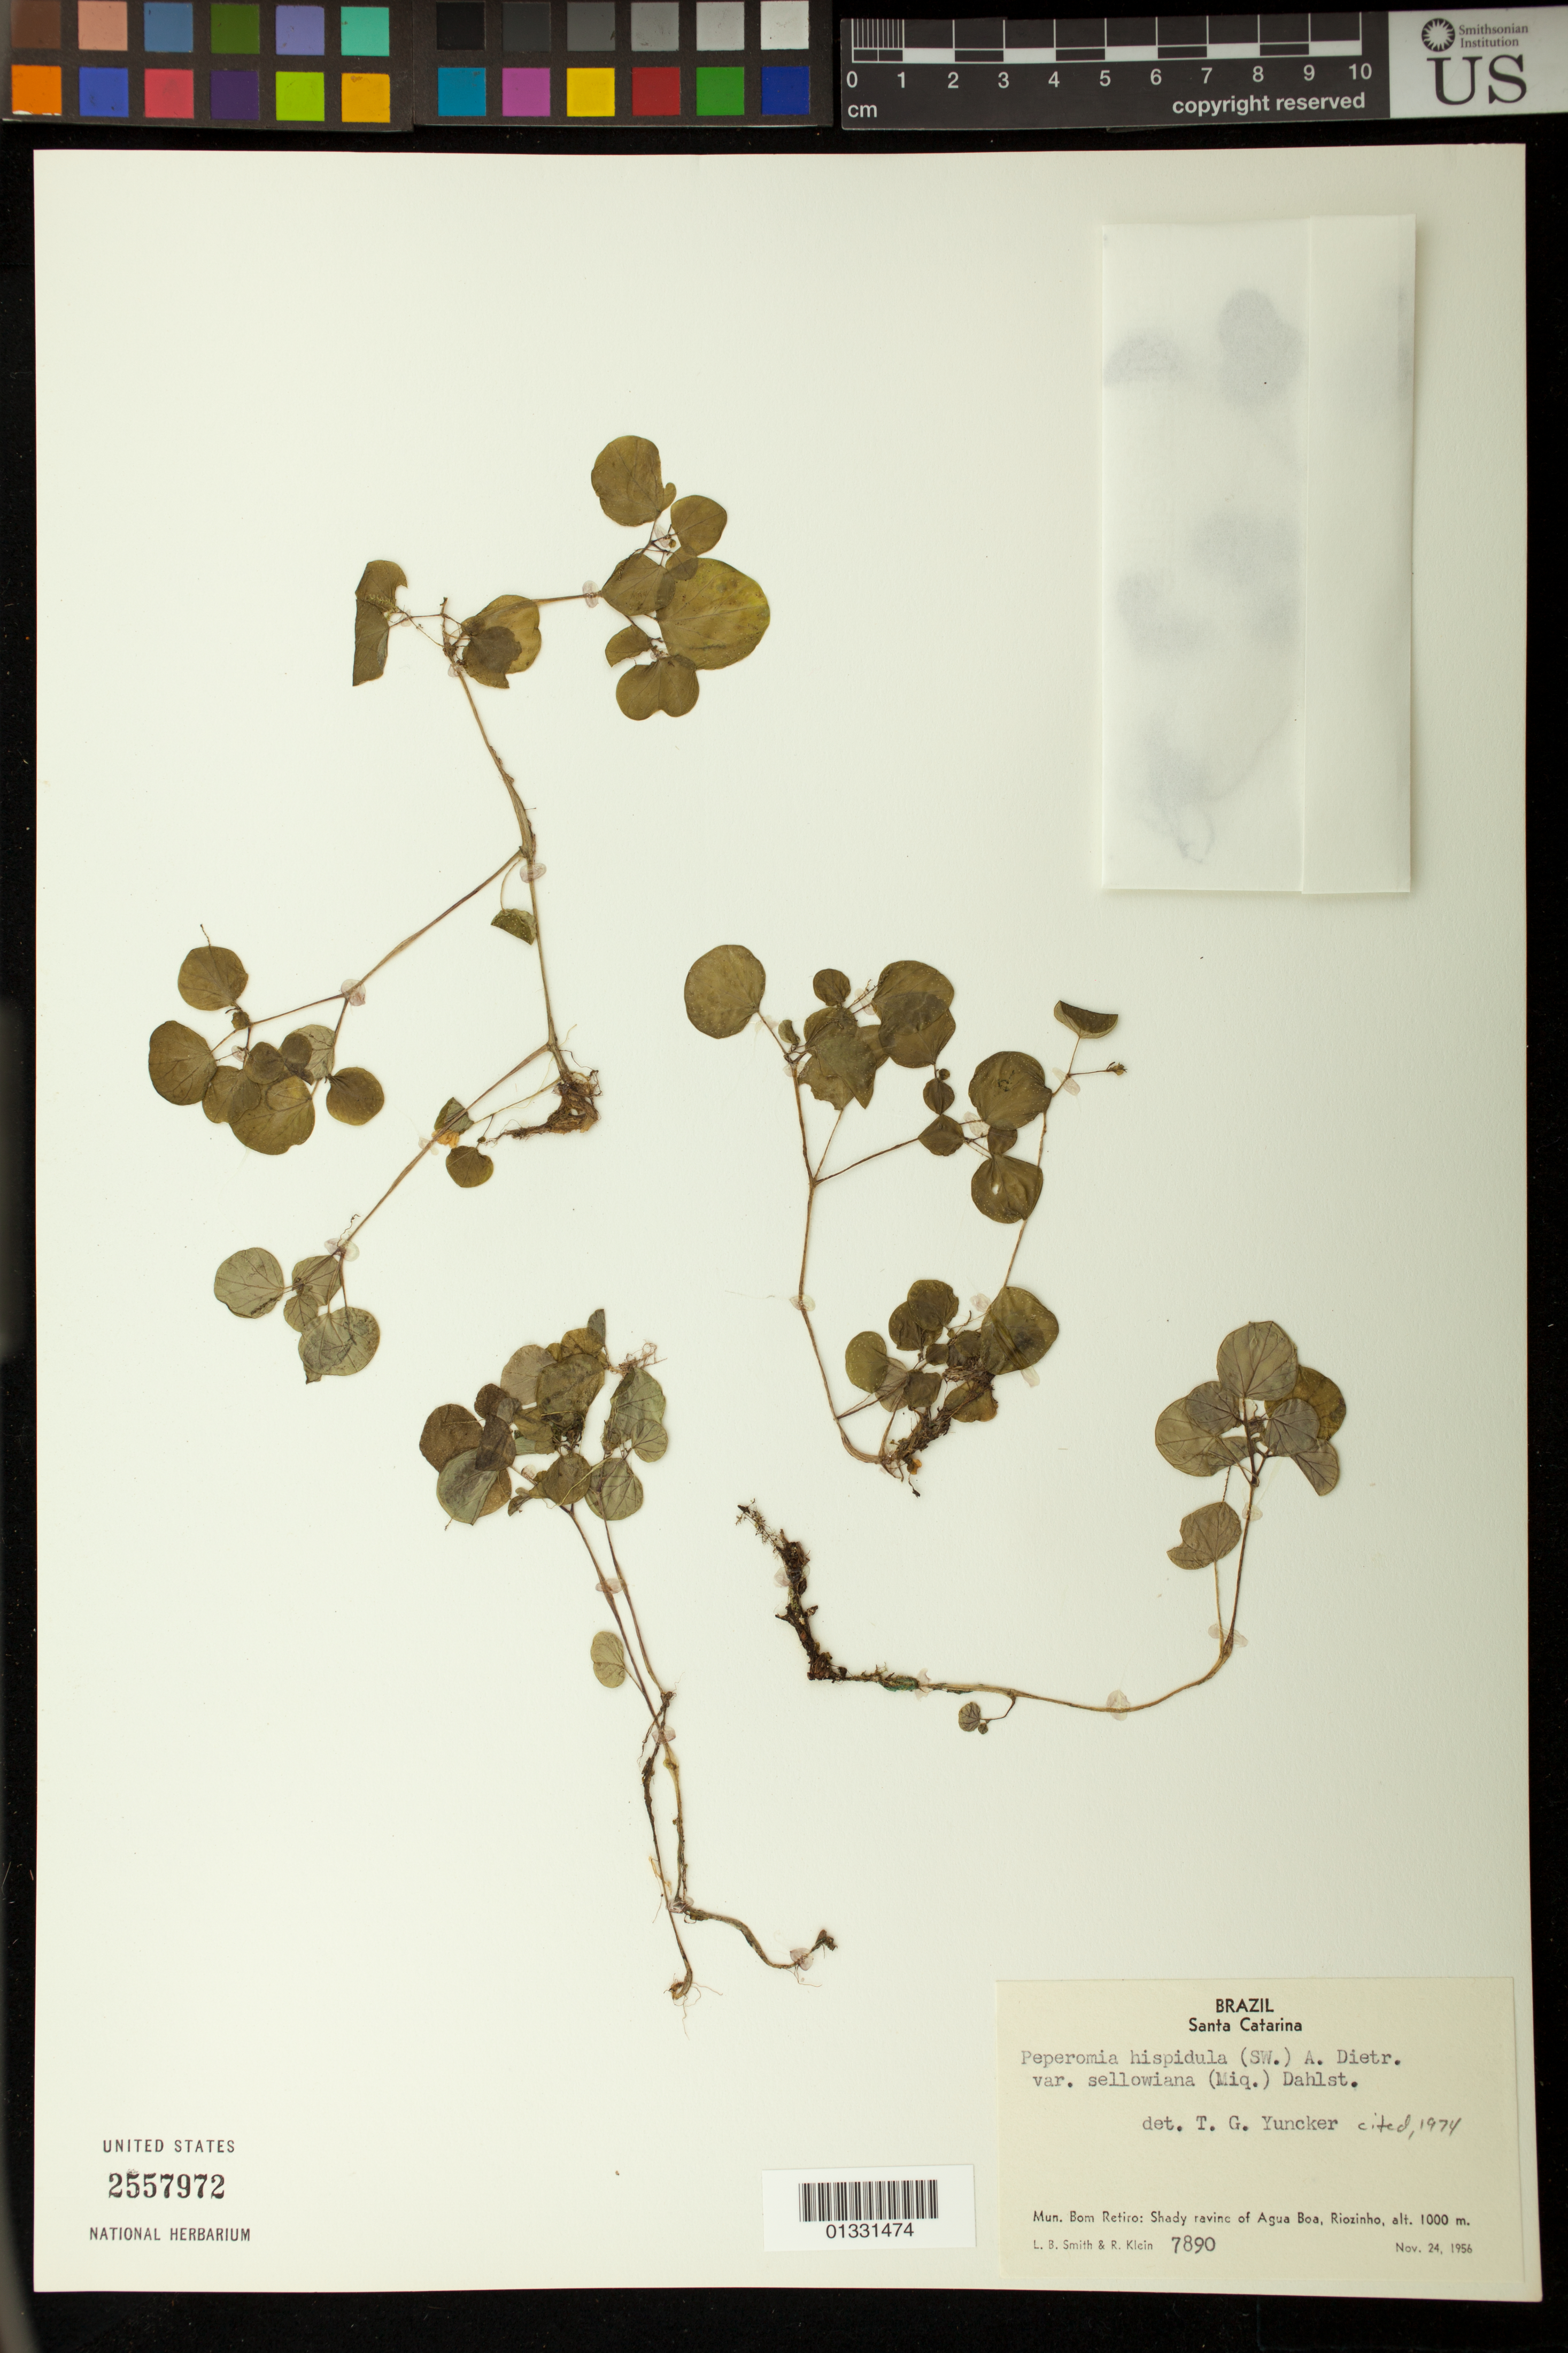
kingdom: Plantae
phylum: Tracheophyta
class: Magnoliopsida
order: Piperales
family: Piperaceae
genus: Peperomia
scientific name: Peperomia hispidula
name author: (Sw.) A. Dietr.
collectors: L. Smith & R. Klein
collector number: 7890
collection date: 1956-11-24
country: Brazil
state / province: Santa Catarina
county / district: Bom Retiro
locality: Shady ravinc of Agua Boa, Riozinho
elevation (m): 1000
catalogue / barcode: US 2557972